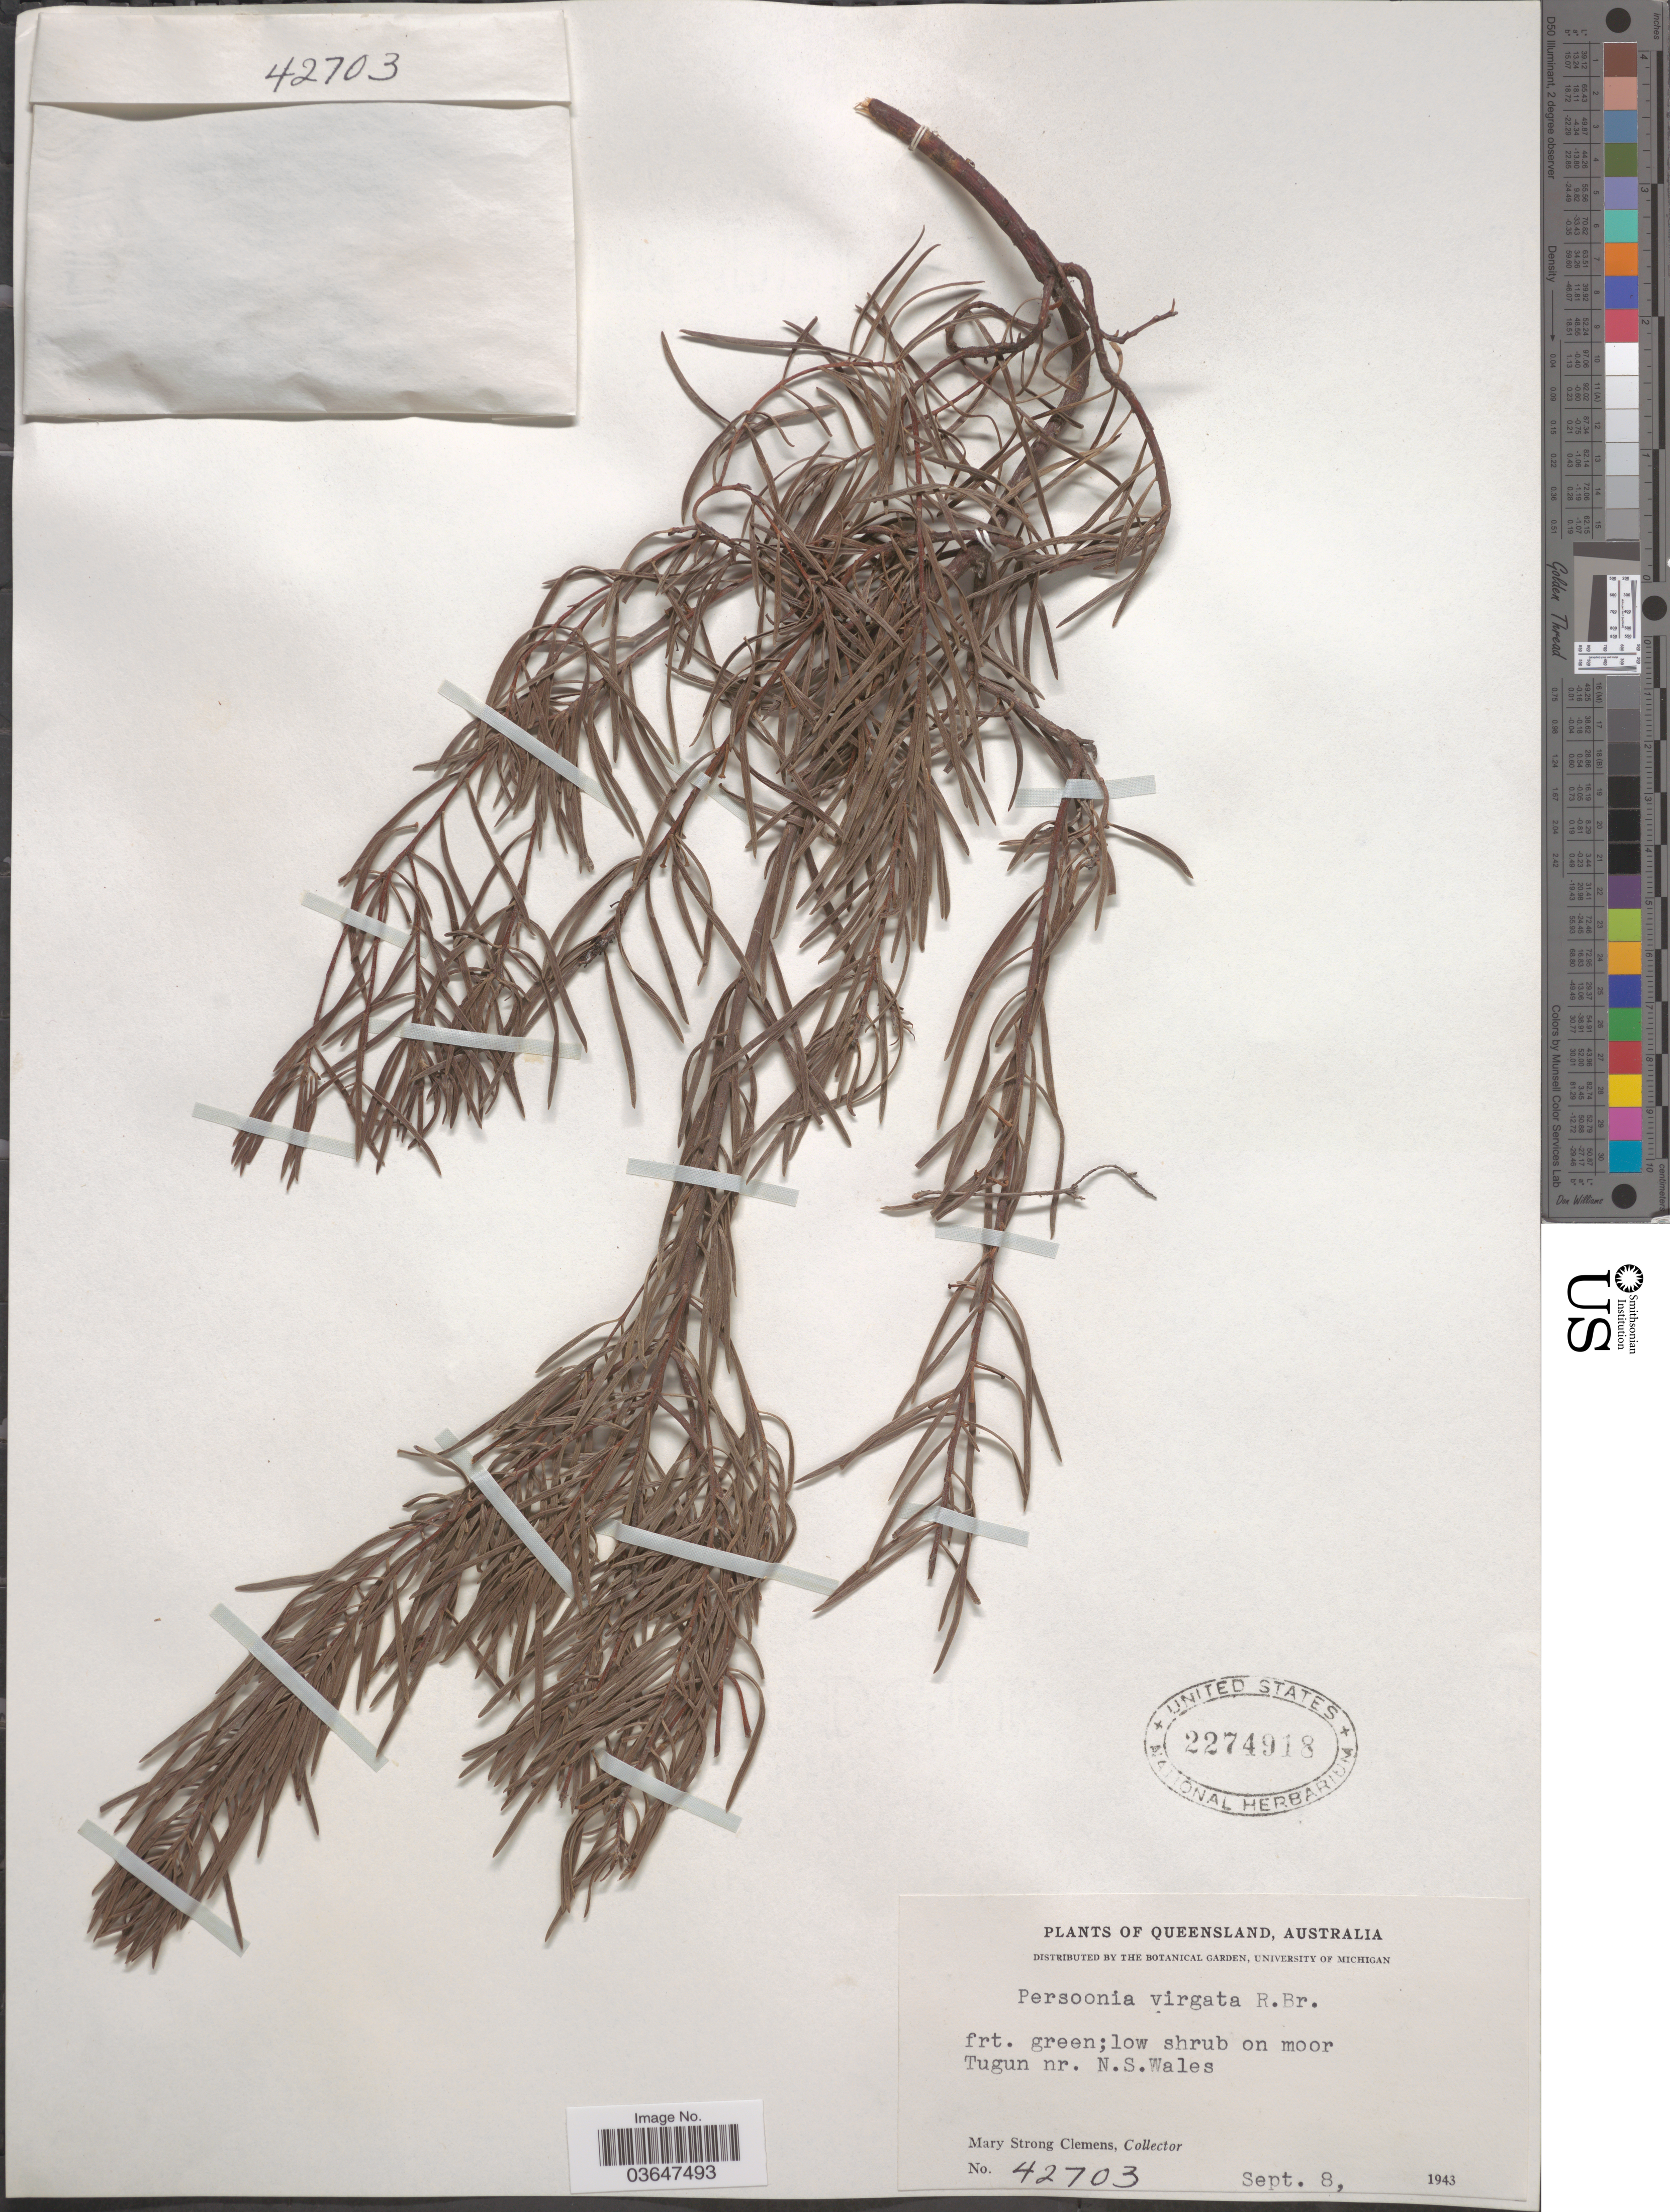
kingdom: Plantae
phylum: Tracheophyta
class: Magnoliopsida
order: Proteales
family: Proteaceae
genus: Persoonia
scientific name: Persoonia virgata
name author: R. Br.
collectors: M. S. Clemens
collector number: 42703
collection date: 1943-09-08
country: Australia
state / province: Queensland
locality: Moor Tugun nr. N.S. Wales.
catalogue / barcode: US 2274918